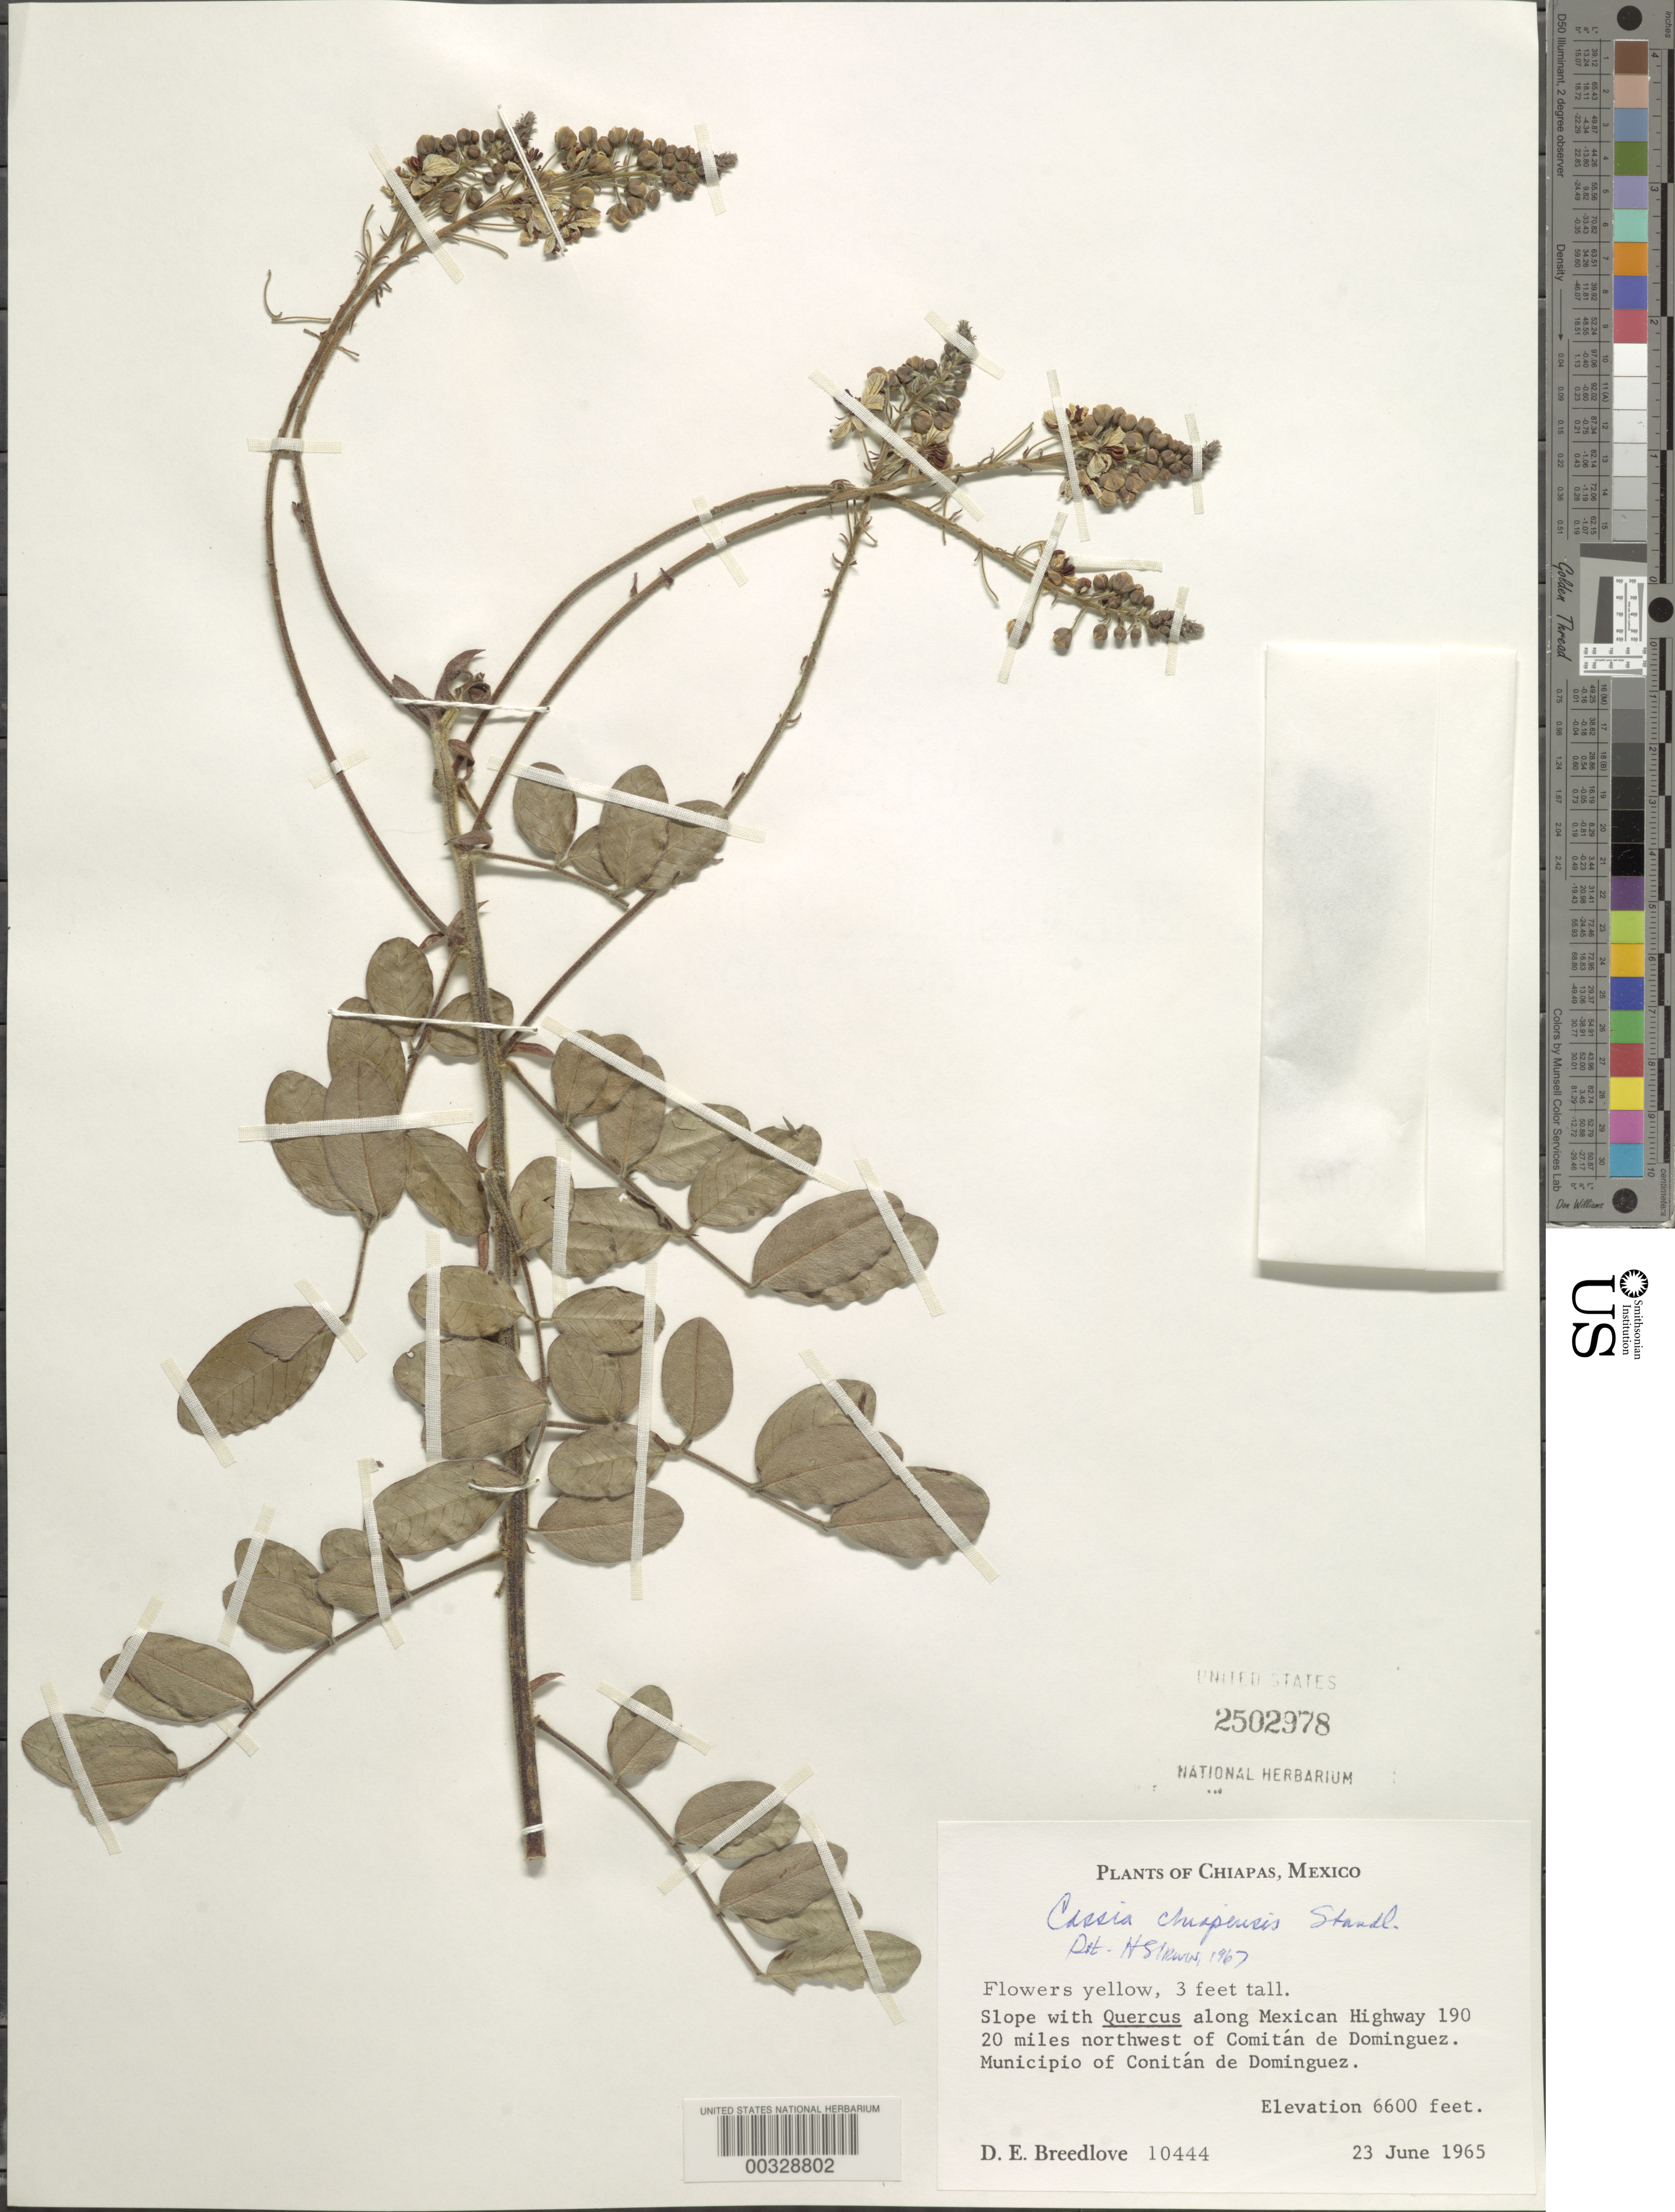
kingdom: Plantae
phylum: Tracheophyta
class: Magnoliopsida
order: Fabales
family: Fabaceae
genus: Senna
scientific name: Senna guatemalensis var. chiapensis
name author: (Standl.) H.S. Irwin & Barneby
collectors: D. E. Breedlove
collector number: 10444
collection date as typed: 23 Jun 1965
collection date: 1965-06-23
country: Mexico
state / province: Chiapas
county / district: Comitán de Domínguez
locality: Along Mexican highway 190, 20 mi NW of Comitán de Domínguez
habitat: Slope with trees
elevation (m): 2012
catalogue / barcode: US 2502978